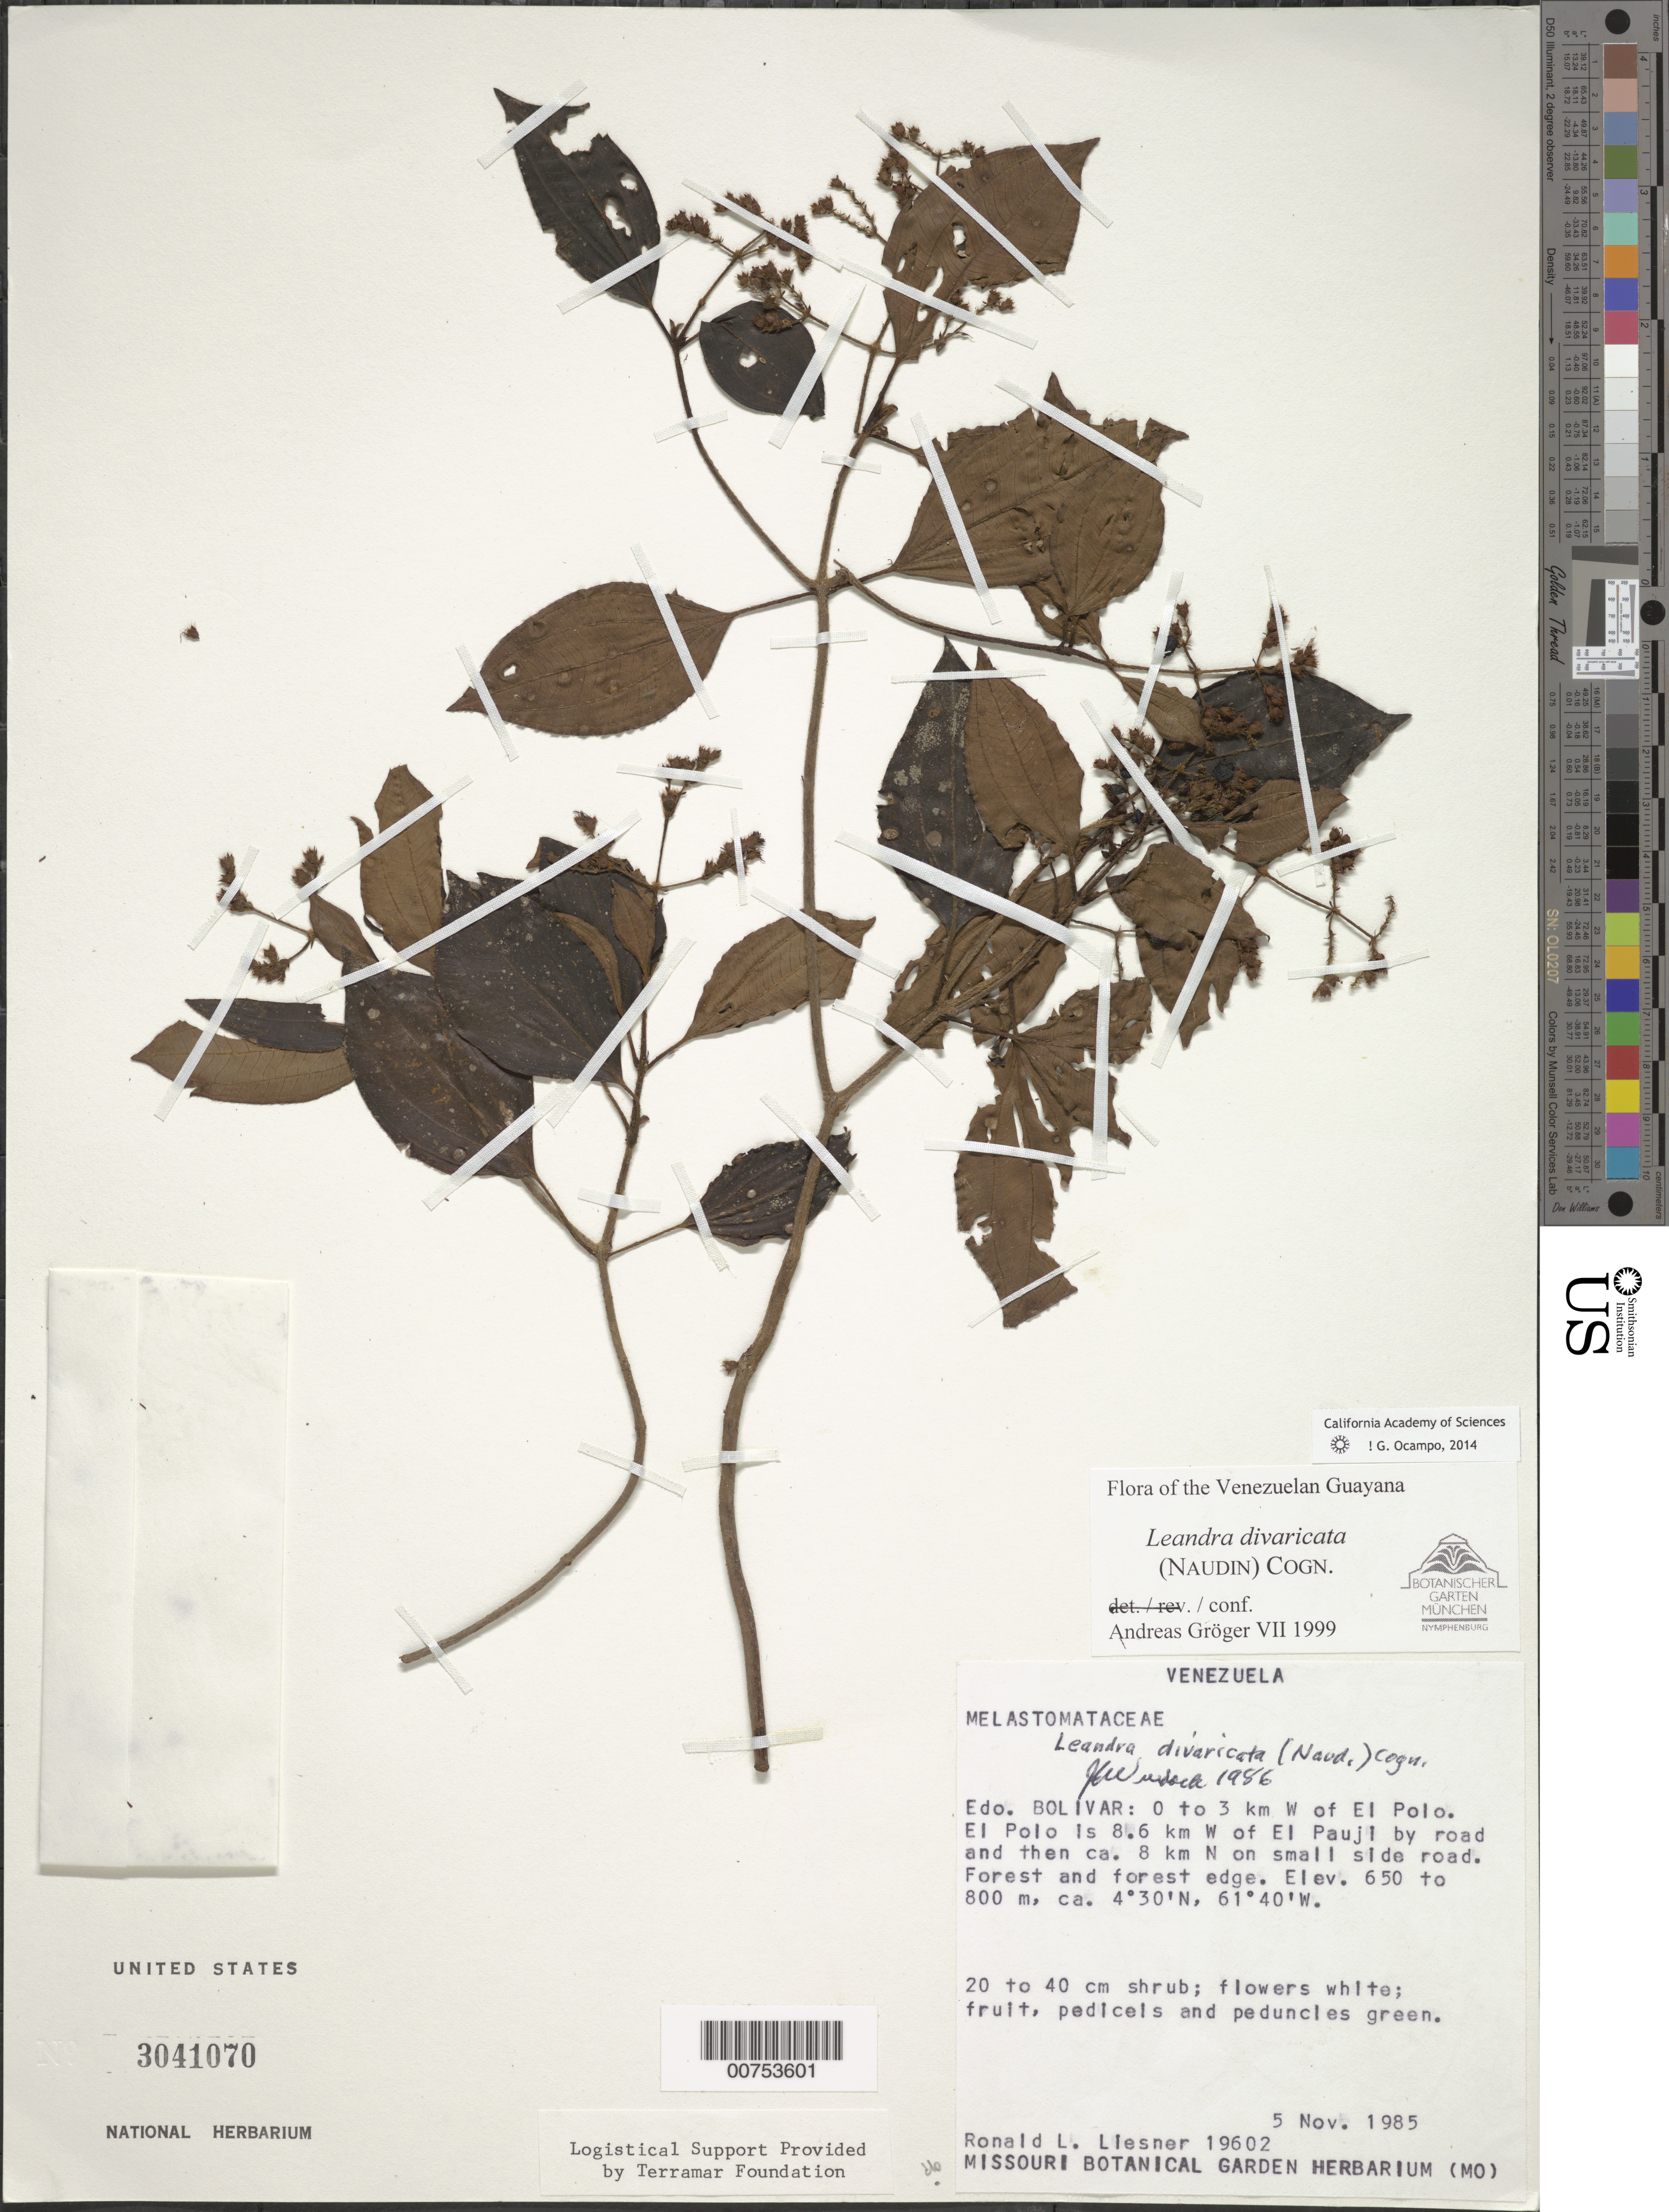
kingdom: Plantae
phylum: Tracheophyta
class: Magnoliopsida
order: Myrtales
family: Melastomataceae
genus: Leandra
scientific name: Leandra divaricata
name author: (Naudin) Cogn.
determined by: Gröger, A.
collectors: R. L. Liesner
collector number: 19602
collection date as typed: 5-Nov-85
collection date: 1985-11-05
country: Venezuela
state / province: Bolívar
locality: El Polo, 0-3 km W of; el Polo is 8.6 km W of El Pauji by road and then ca 8 km N on small side road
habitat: Forest and forest edge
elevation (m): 650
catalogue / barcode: US 3041070